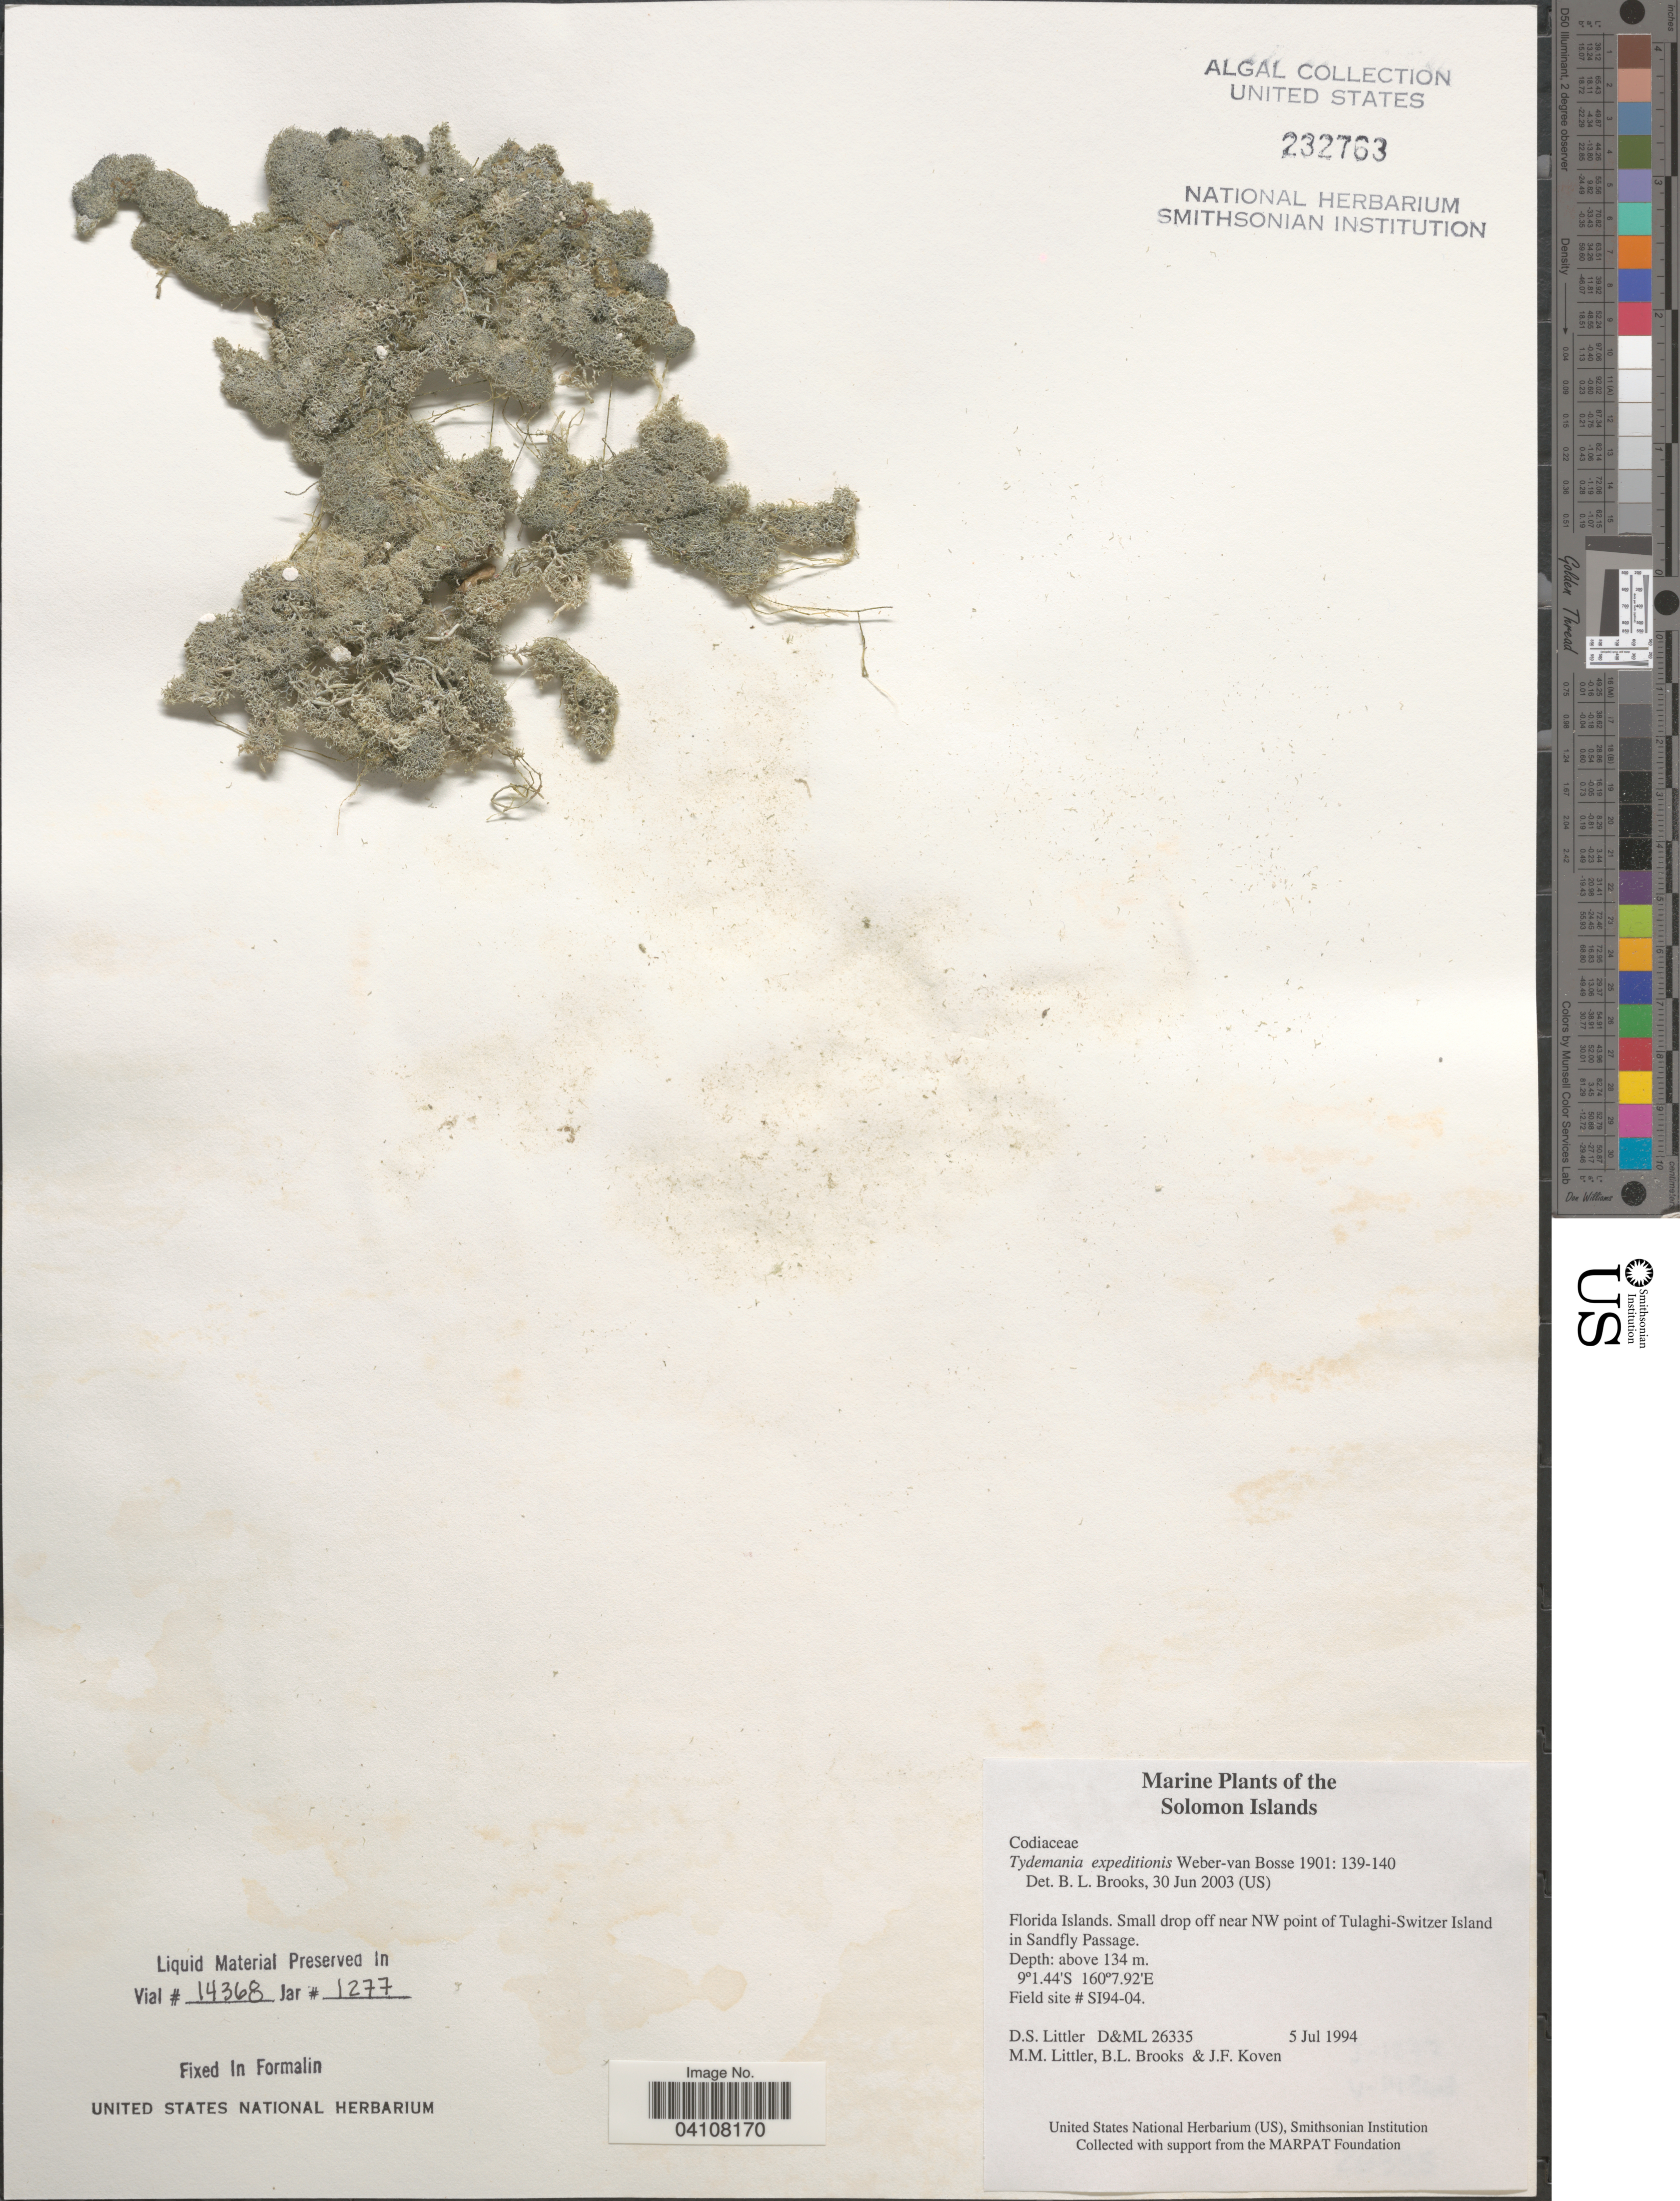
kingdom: Plantae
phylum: Chlorophyta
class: Ulvophyceae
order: Bryopsidales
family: Udoteaceae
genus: Tydemania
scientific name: Tydemania expeditionis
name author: Weber Bosse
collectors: D. S. Littler, B. Brooks & J. Koven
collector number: D&ML26335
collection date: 1994-07-05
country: Solomon Islands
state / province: Solomon Islands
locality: Florida Islands. Small drop off near NW point of Tulaghi-Switzer Island in Sandfly Passage. Field site # SI94-04.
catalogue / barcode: US 232763